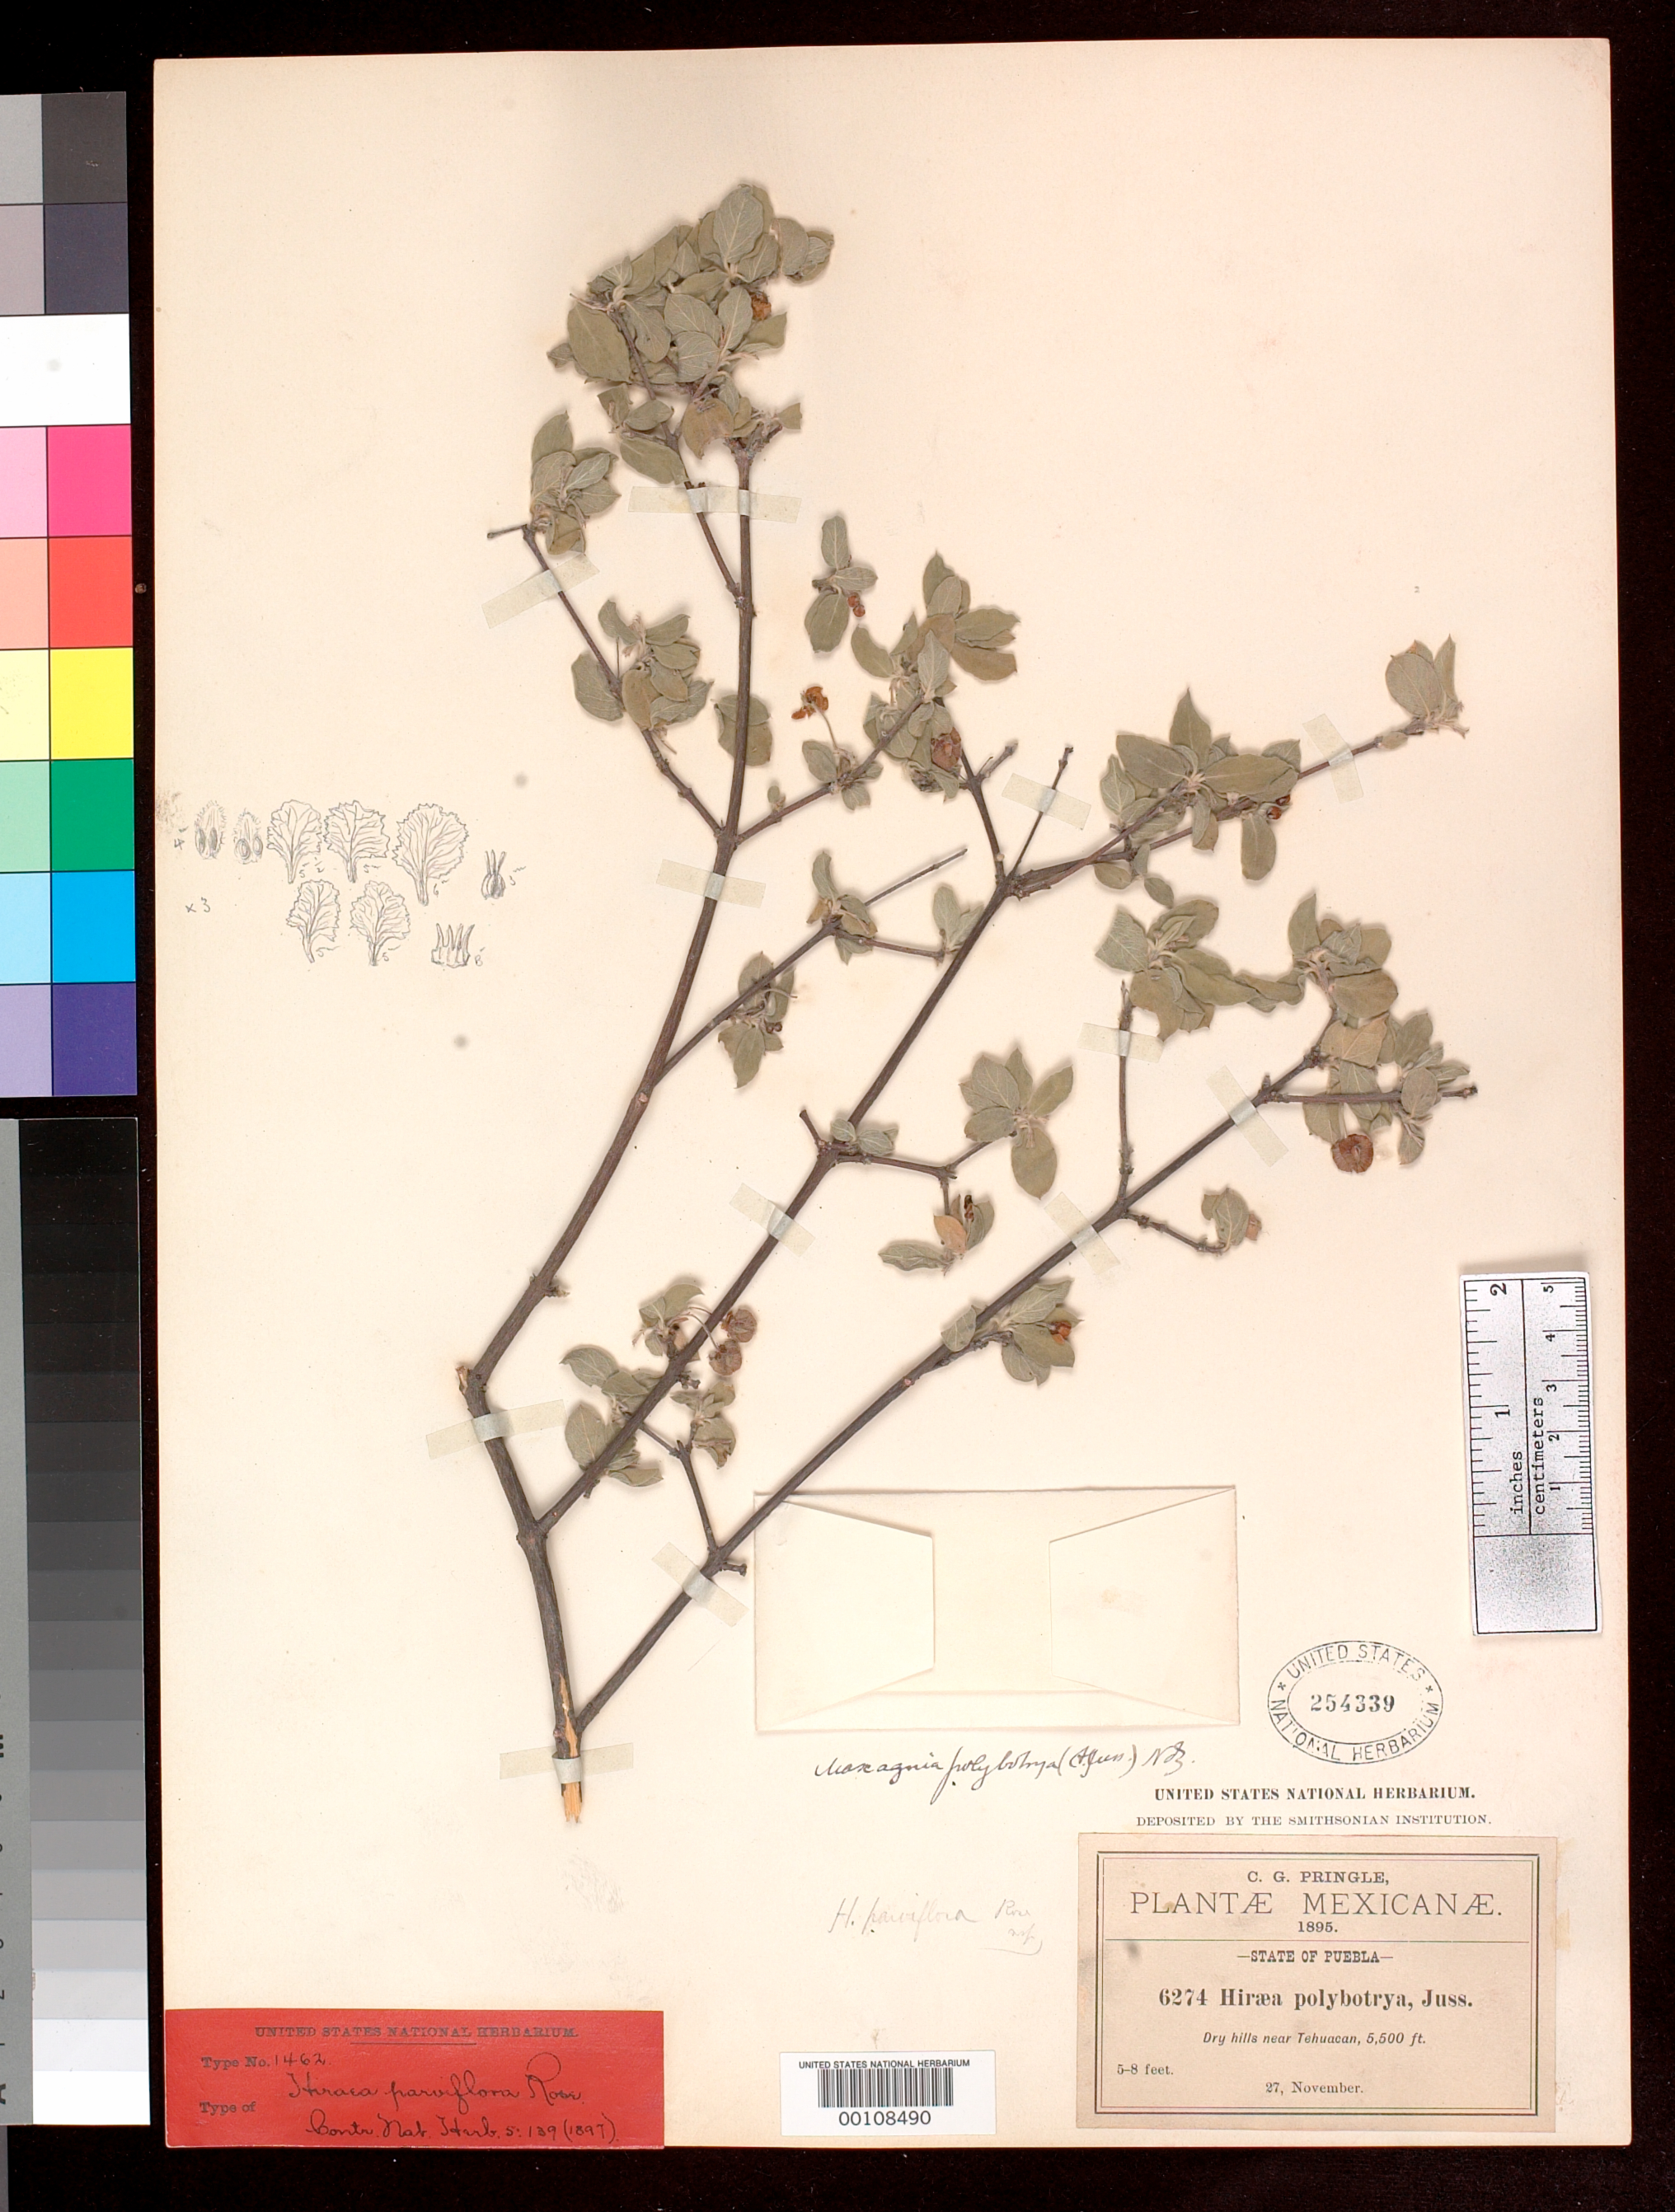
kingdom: Plantae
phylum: Tracheophyta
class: Magnoliopsida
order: Malpighiales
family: Malpighiaceae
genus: Hiraea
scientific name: Hiraea parviflora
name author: Rose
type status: Type Collection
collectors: C. G. Pringle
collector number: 6274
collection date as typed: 27 Nov 1895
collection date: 1895-11-27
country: Mexico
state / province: Puebla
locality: Near Tehuacan; alt. 5500 ft.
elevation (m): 1676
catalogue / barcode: US 254339